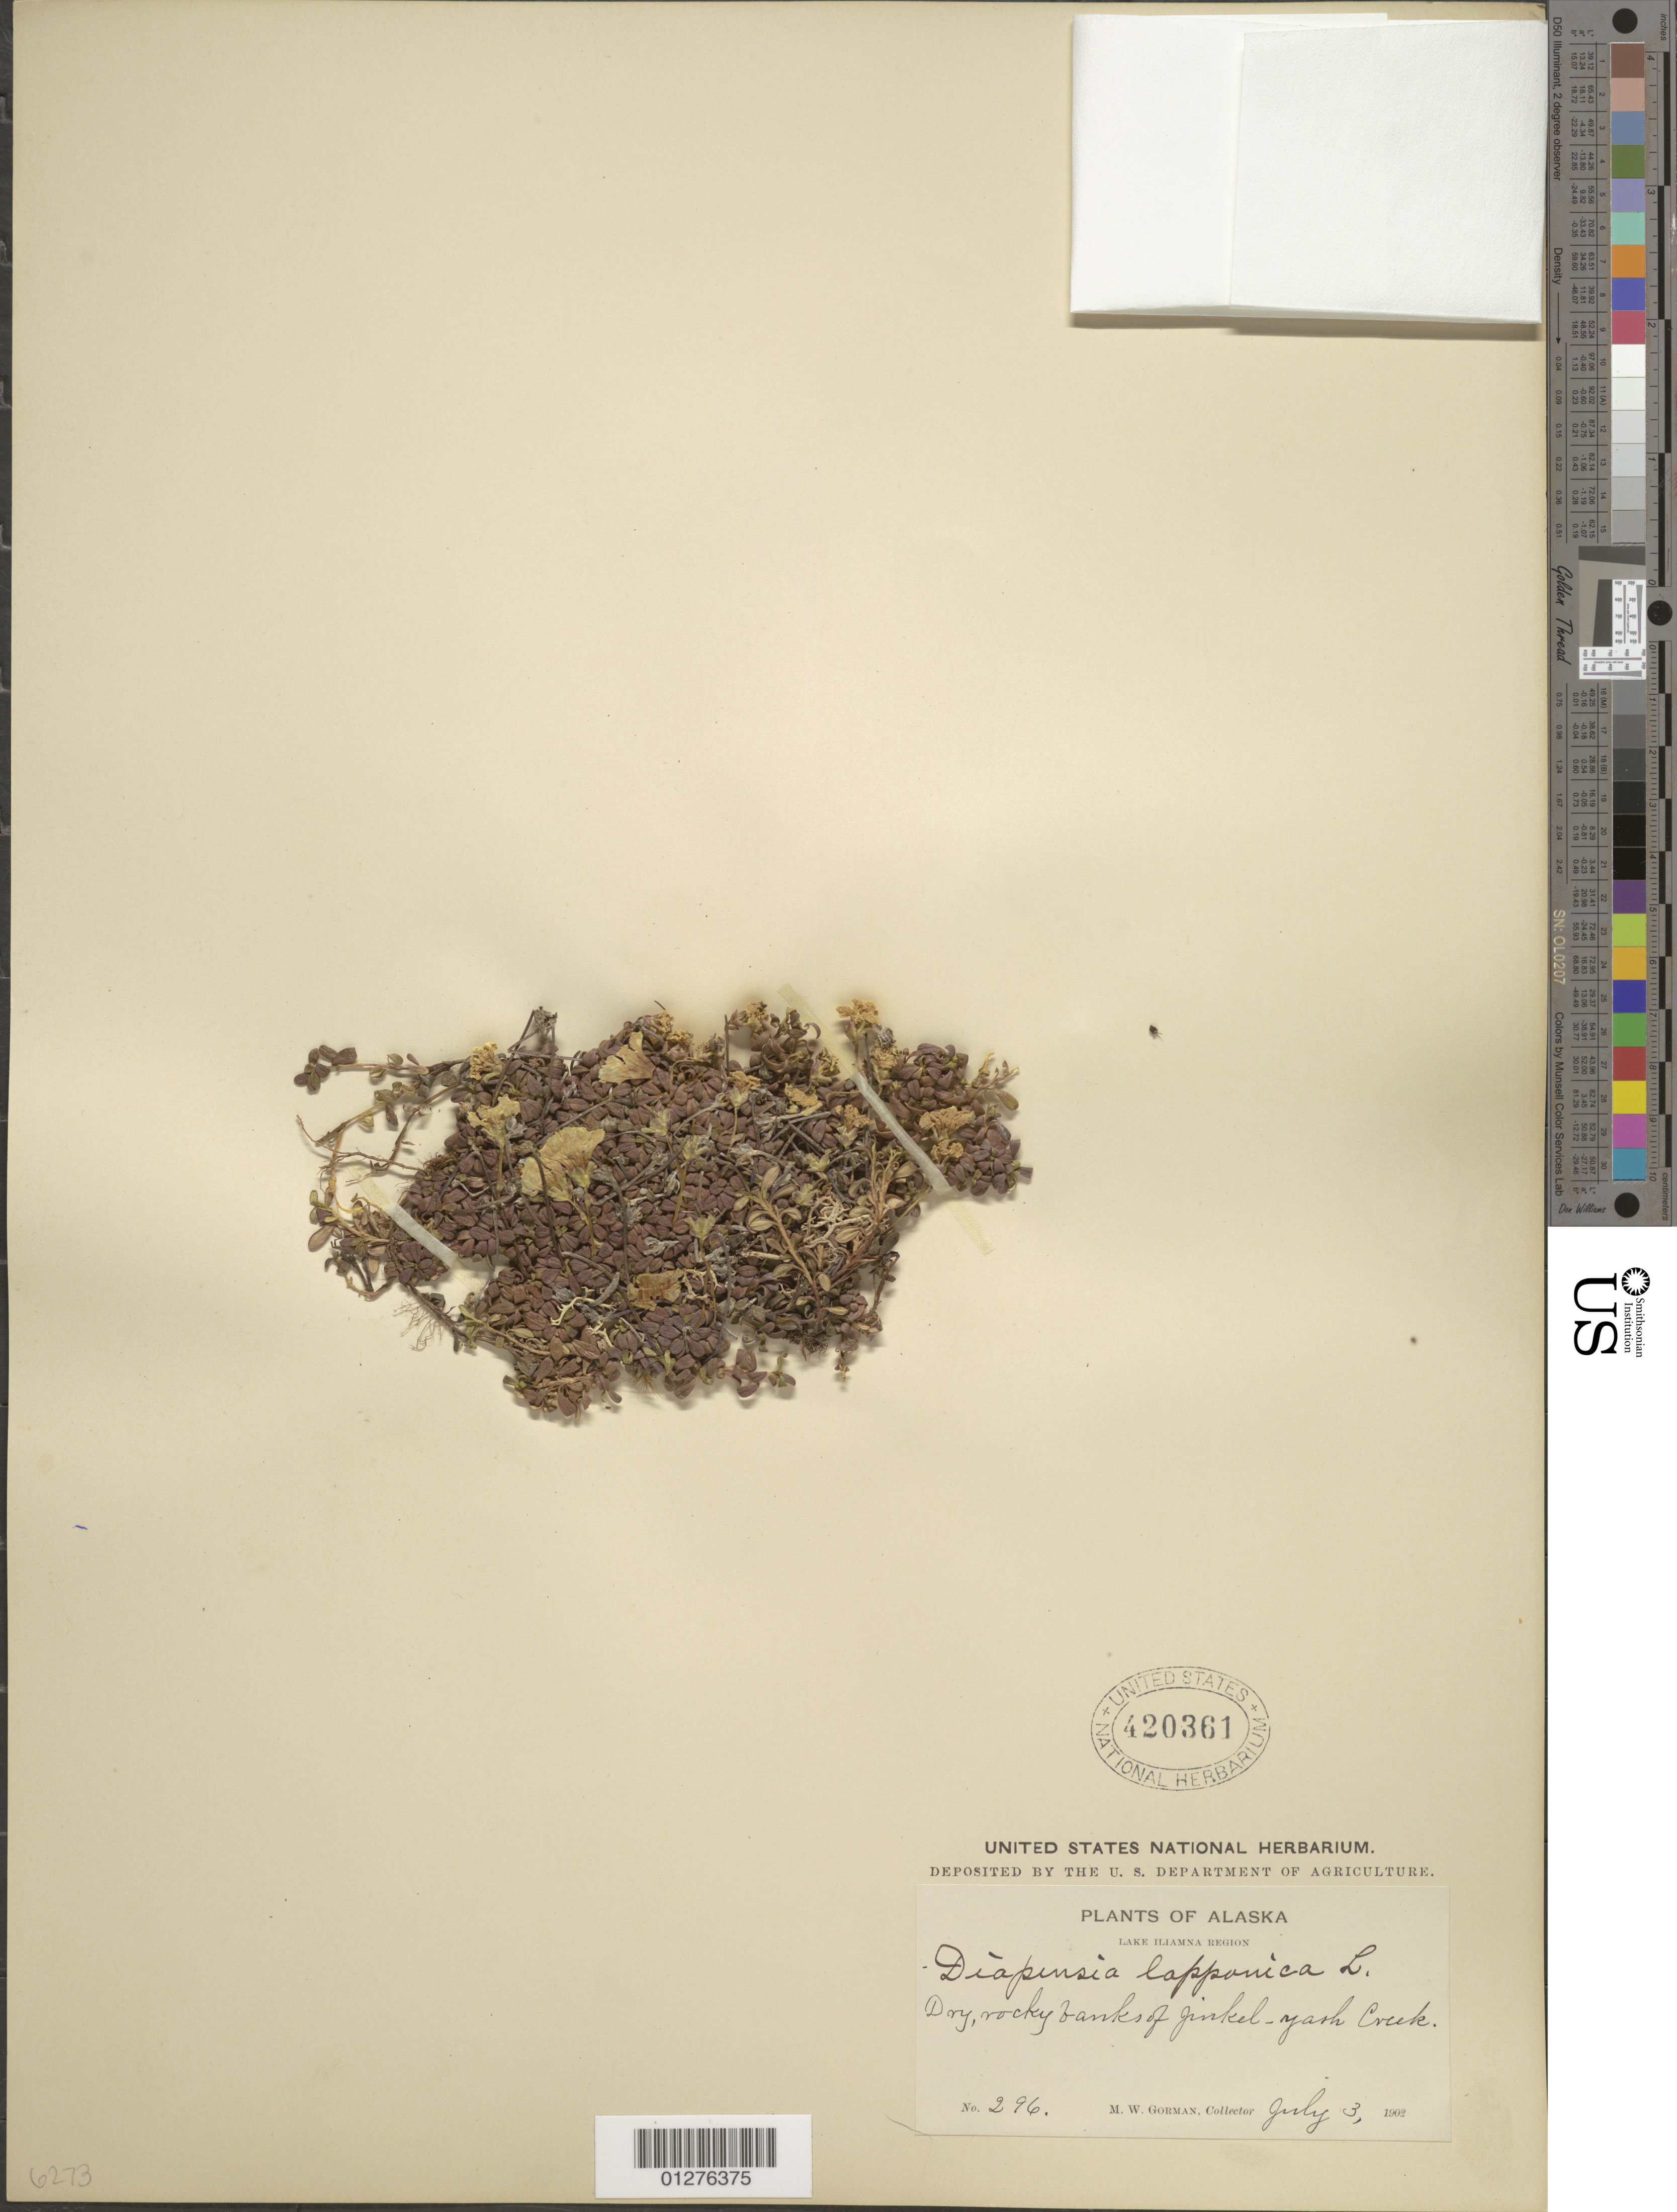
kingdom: Plantae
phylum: Tracheophyta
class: Magnoliopsida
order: Ericales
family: Diapensiaceae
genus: Diapensia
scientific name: Diapensia lapponica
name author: L.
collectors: M. W. Gorman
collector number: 296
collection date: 1902-07-03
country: United States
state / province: Alaska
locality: Lake Iliamna Region, banks of Genkel-Yash Creek.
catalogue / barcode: US 420361